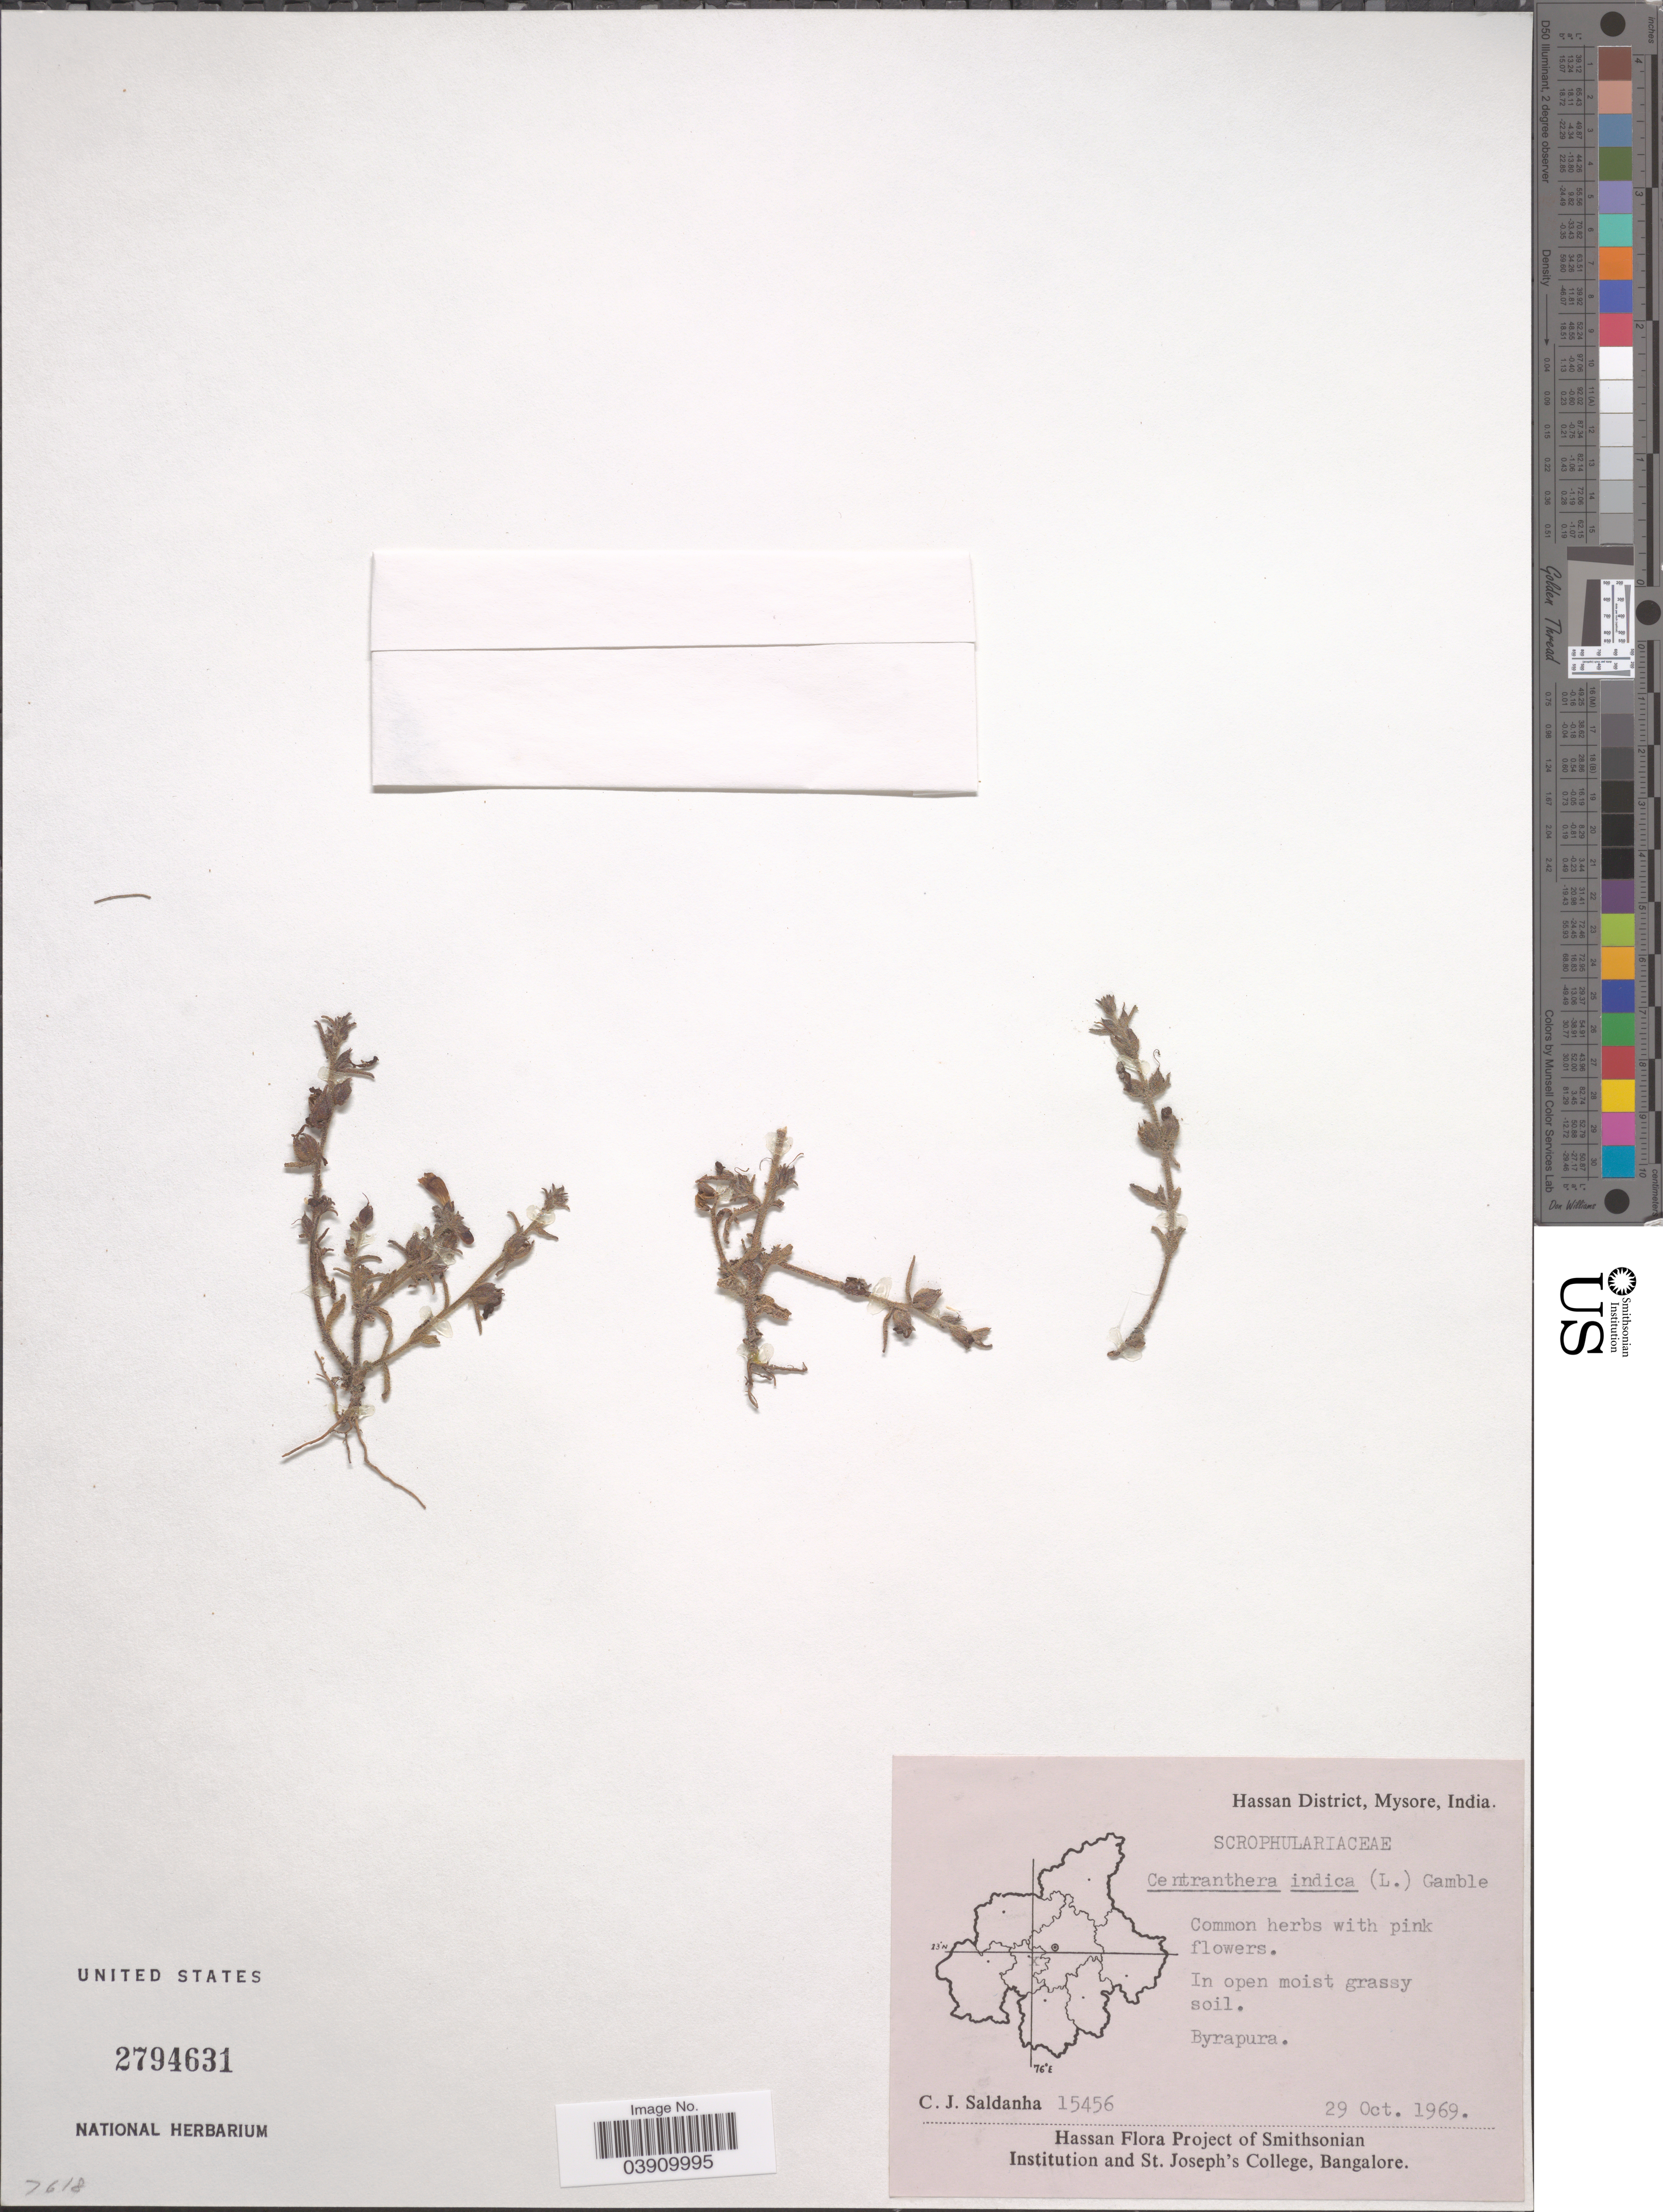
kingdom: Plantae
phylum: Tracheophyta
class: Magnoliopsida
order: Lamiales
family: Orobanchaceae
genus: Centranthera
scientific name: Centranthera indica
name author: (L.) Gamble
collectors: C. J. Saldanha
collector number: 15456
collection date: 1969-10-29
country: India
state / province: Karnataka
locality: Hassan District, Mysore. Byrapura.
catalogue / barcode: US 2794631